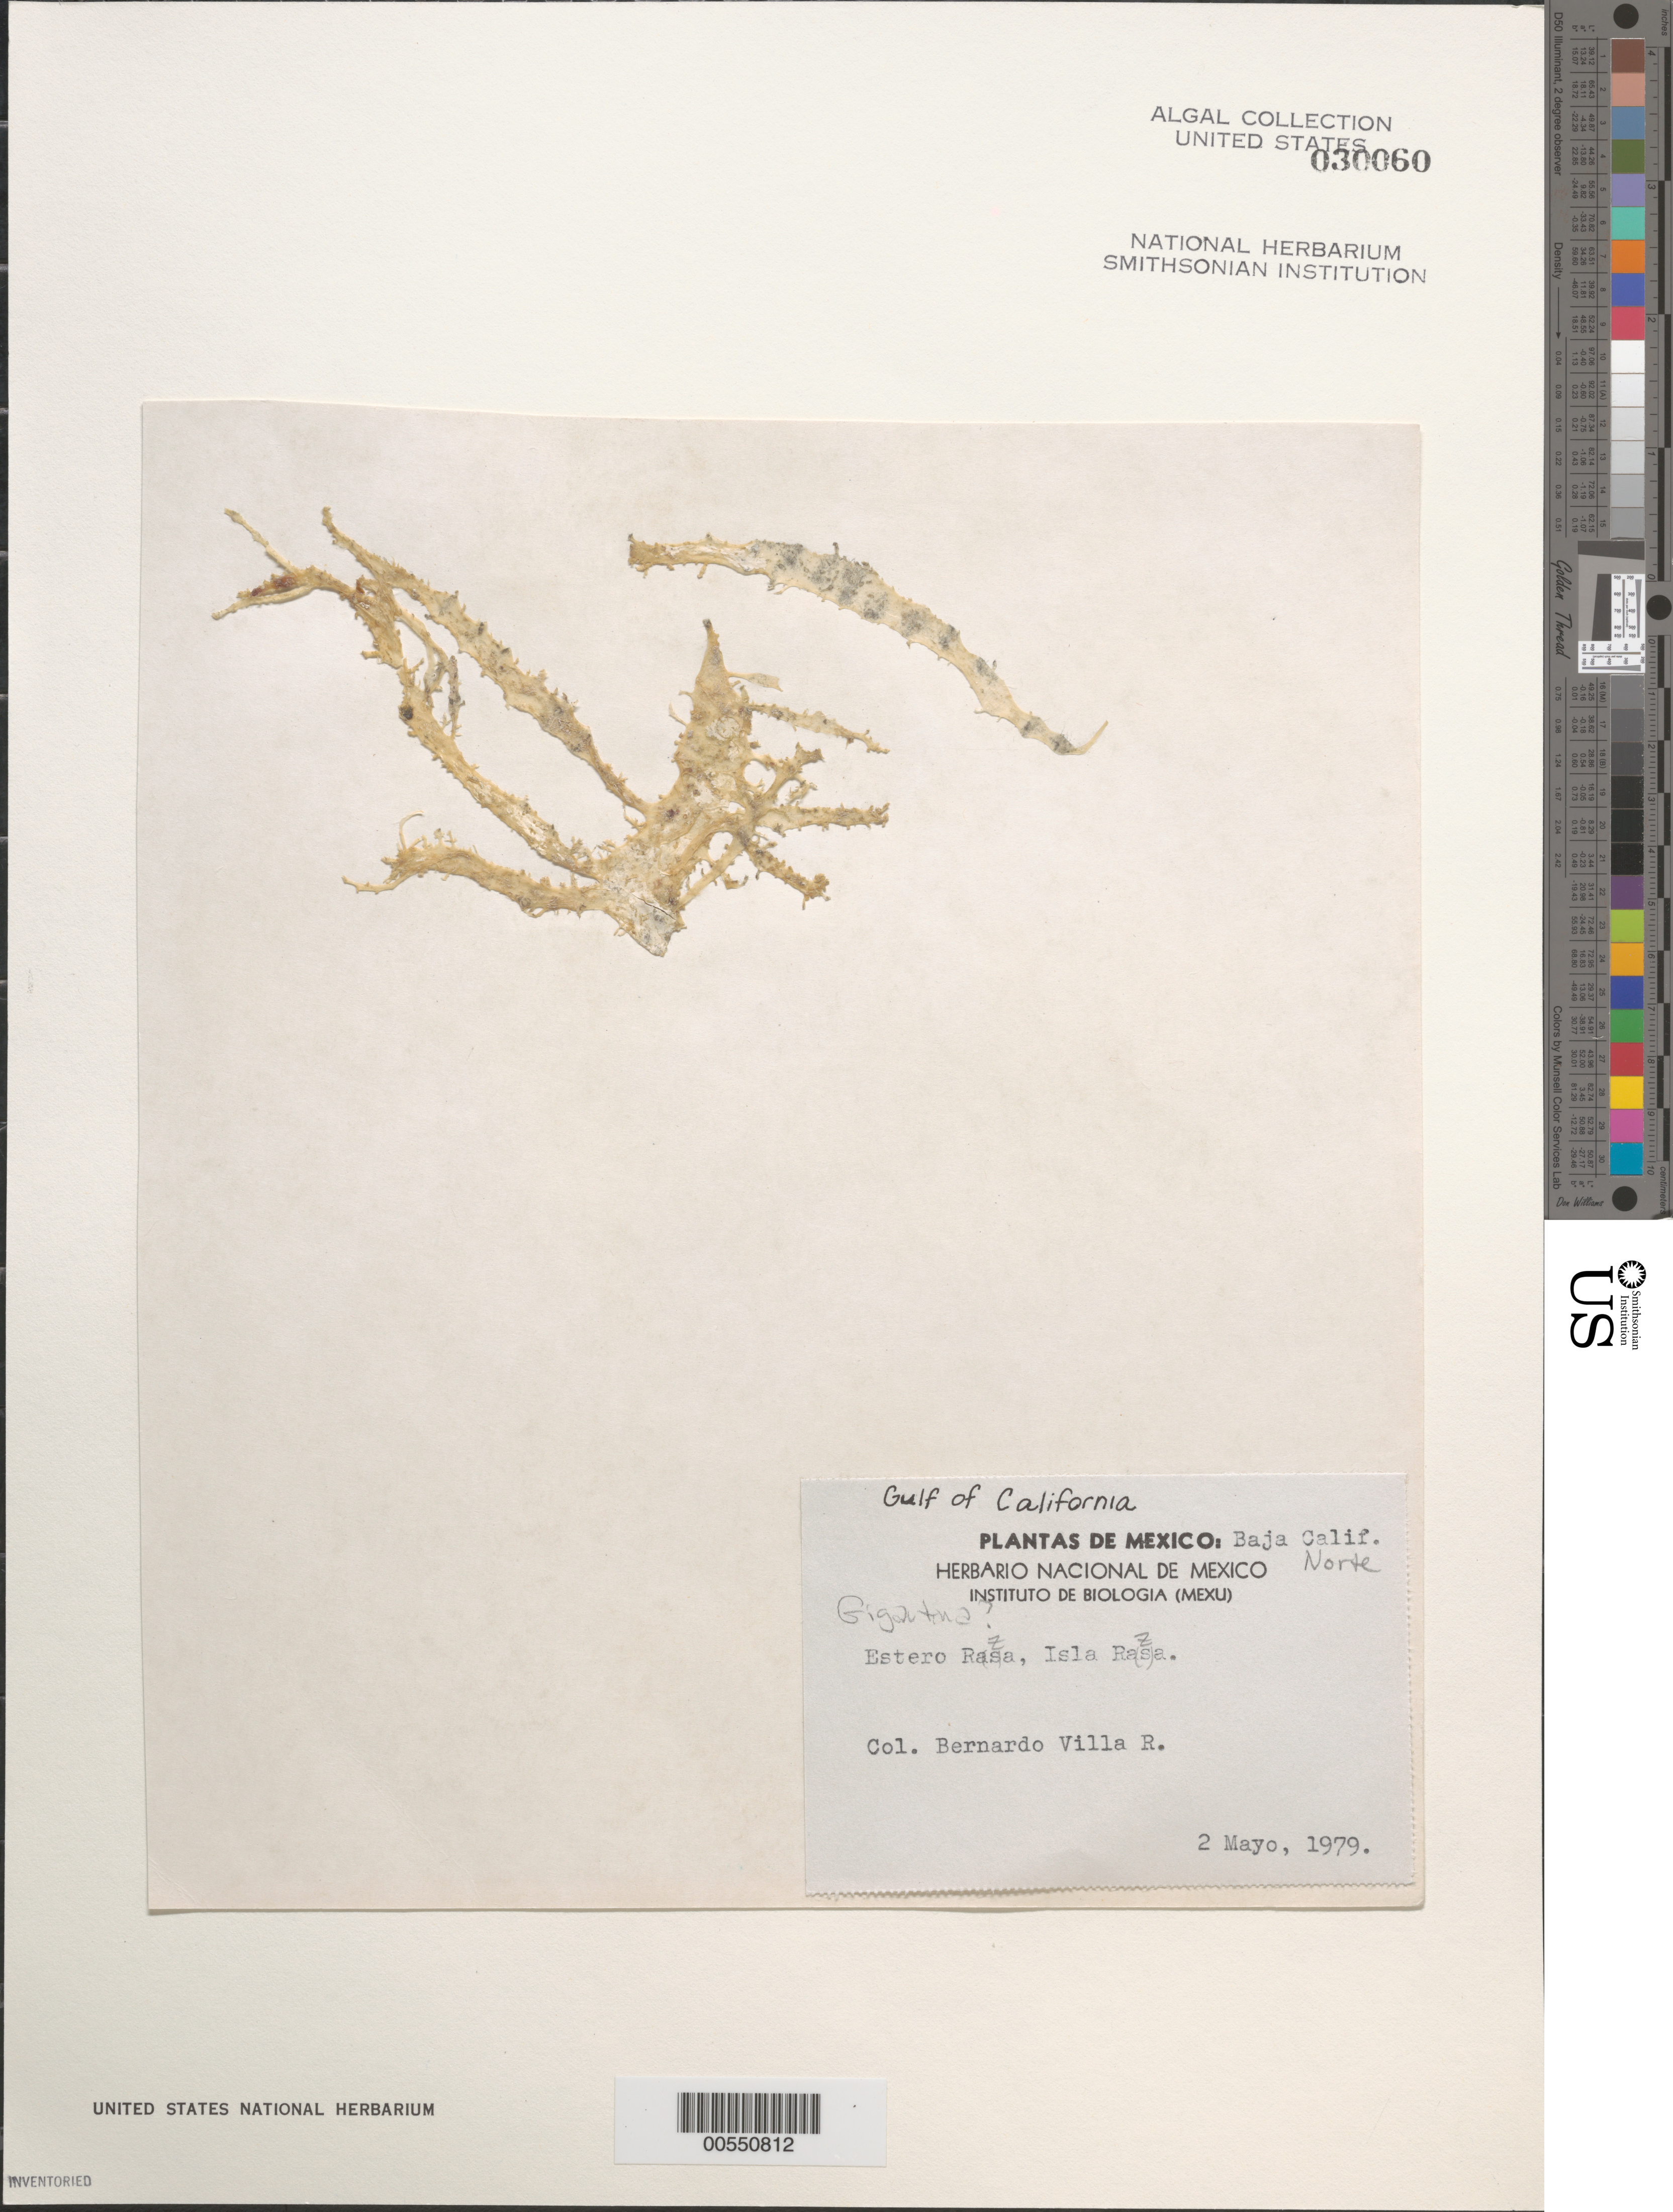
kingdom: Plantae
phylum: Rhodophyta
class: Florideophyceae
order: Gigartinales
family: Gigartinaceae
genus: Gigartina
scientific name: Gigartina sp.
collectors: B. Villa R.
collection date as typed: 02 May 1979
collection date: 1979-05-02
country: Mexico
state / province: Baja California Norte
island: Isla Raza (Isla Rasa)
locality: Estero Raza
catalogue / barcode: US 30060